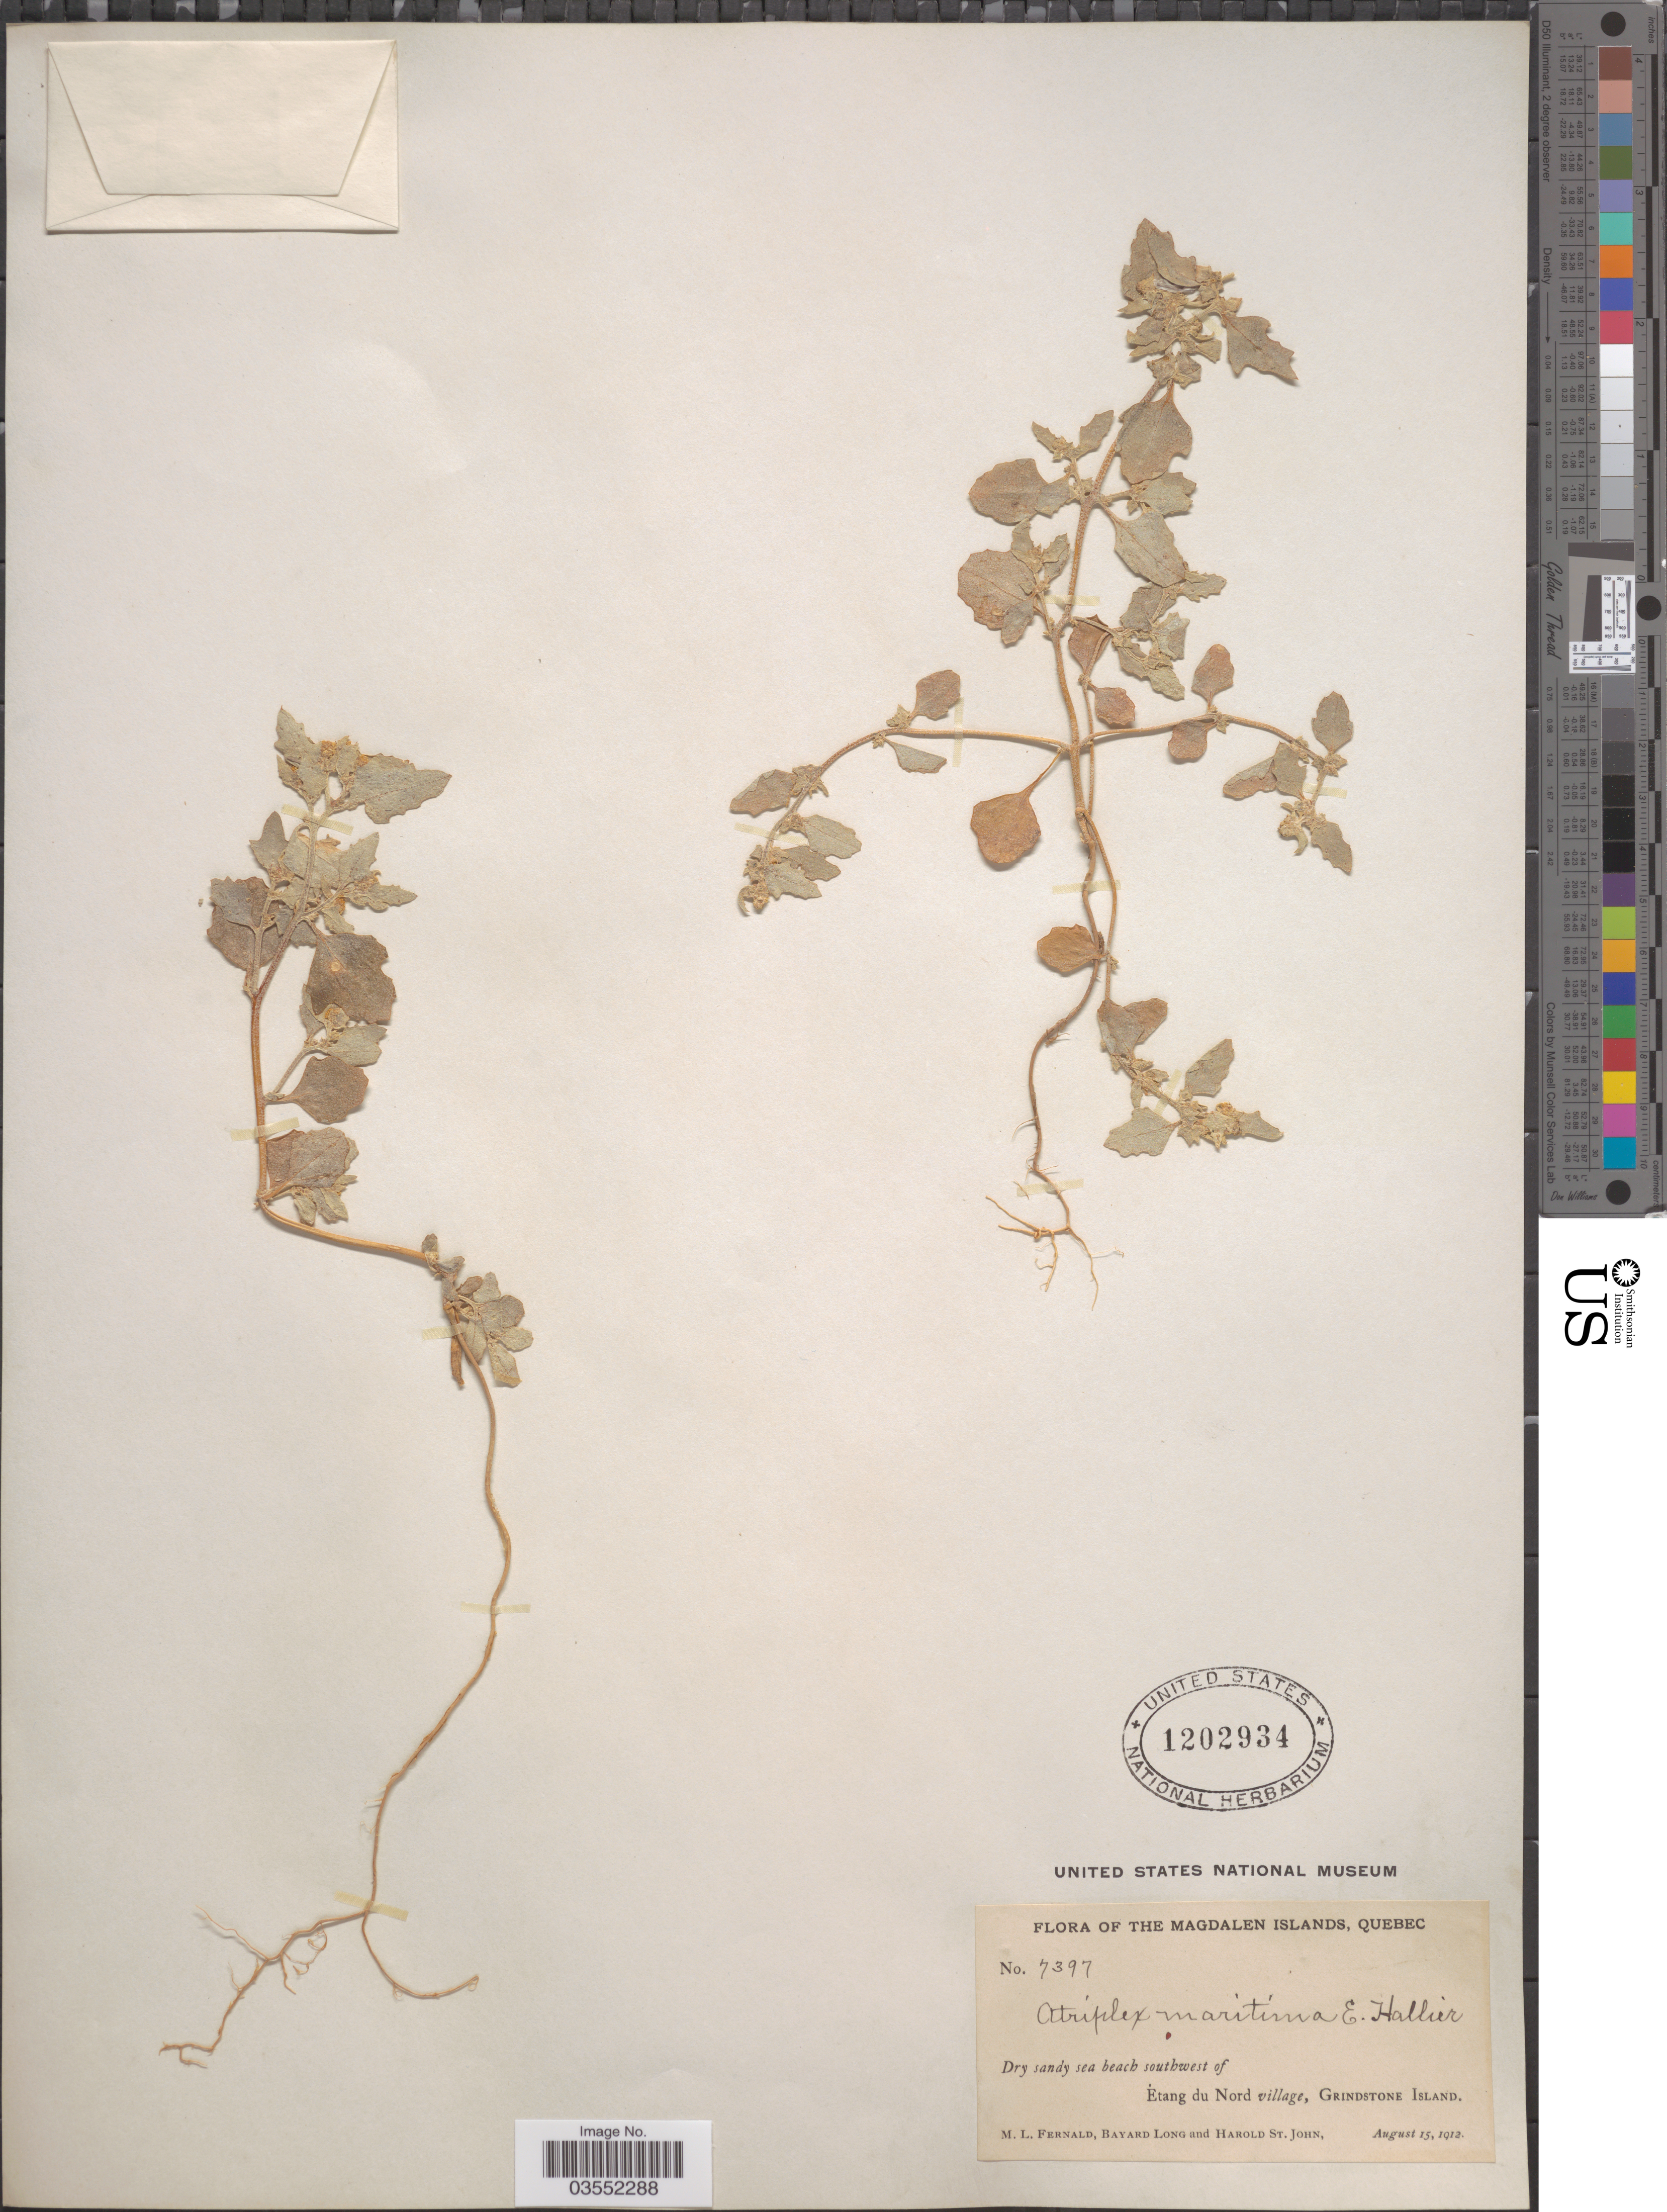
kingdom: Plantae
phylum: Tracheophyta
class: Magnoliopsida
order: Caryophyllales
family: Amaranthaceae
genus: Atriplex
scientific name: Atriplex maritima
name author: Pall.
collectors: M. L. Fernald, B. Long & H. St. John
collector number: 7397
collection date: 1912-08-15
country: Canada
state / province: Quebec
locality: The Magdalen Islands. Dry sandy sea beach southwest of Etang du Nord village, Grindstone Island.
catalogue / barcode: US 1202934